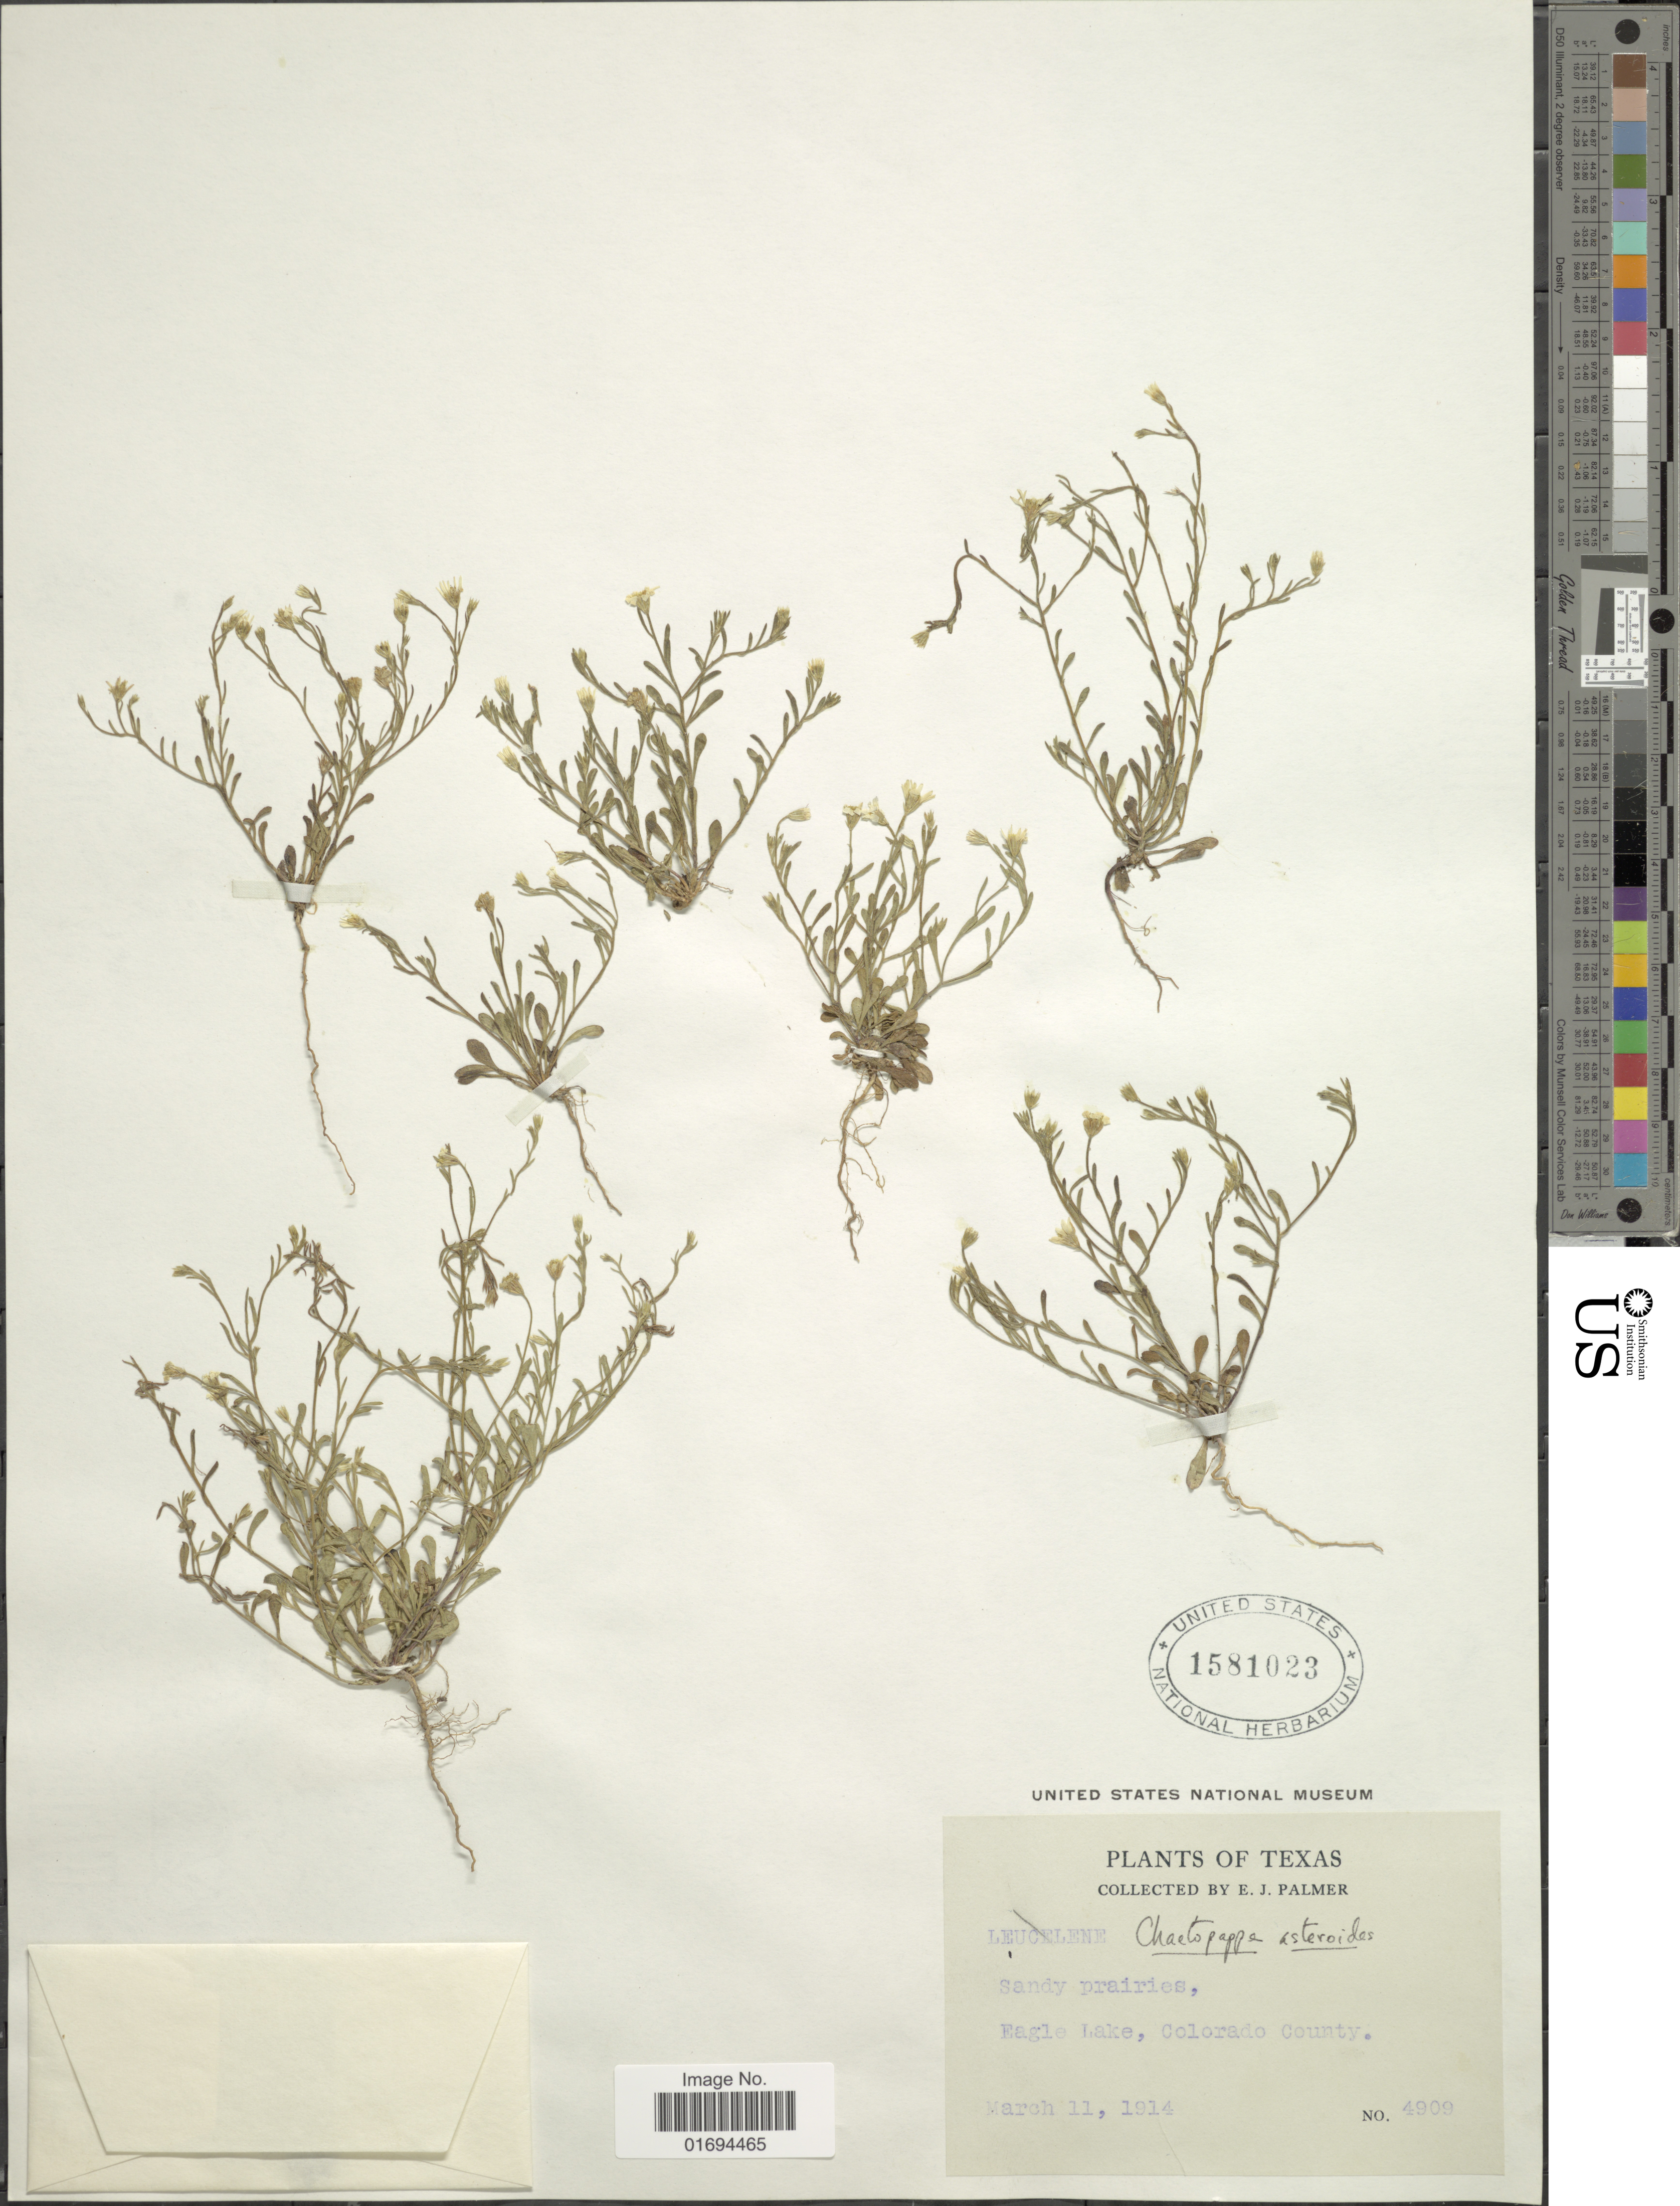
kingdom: Plantae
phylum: Tracheophyta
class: Magnoliopsida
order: Asterales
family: Asteraceae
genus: Chaetopappa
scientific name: Chaetopappa asteroides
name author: (Nutt.) DC.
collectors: E. J. Palmer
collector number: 4909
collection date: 1914-03-11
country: United States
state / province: Texas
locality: Eagle Lake, Colorado County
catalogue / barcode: US 1581023